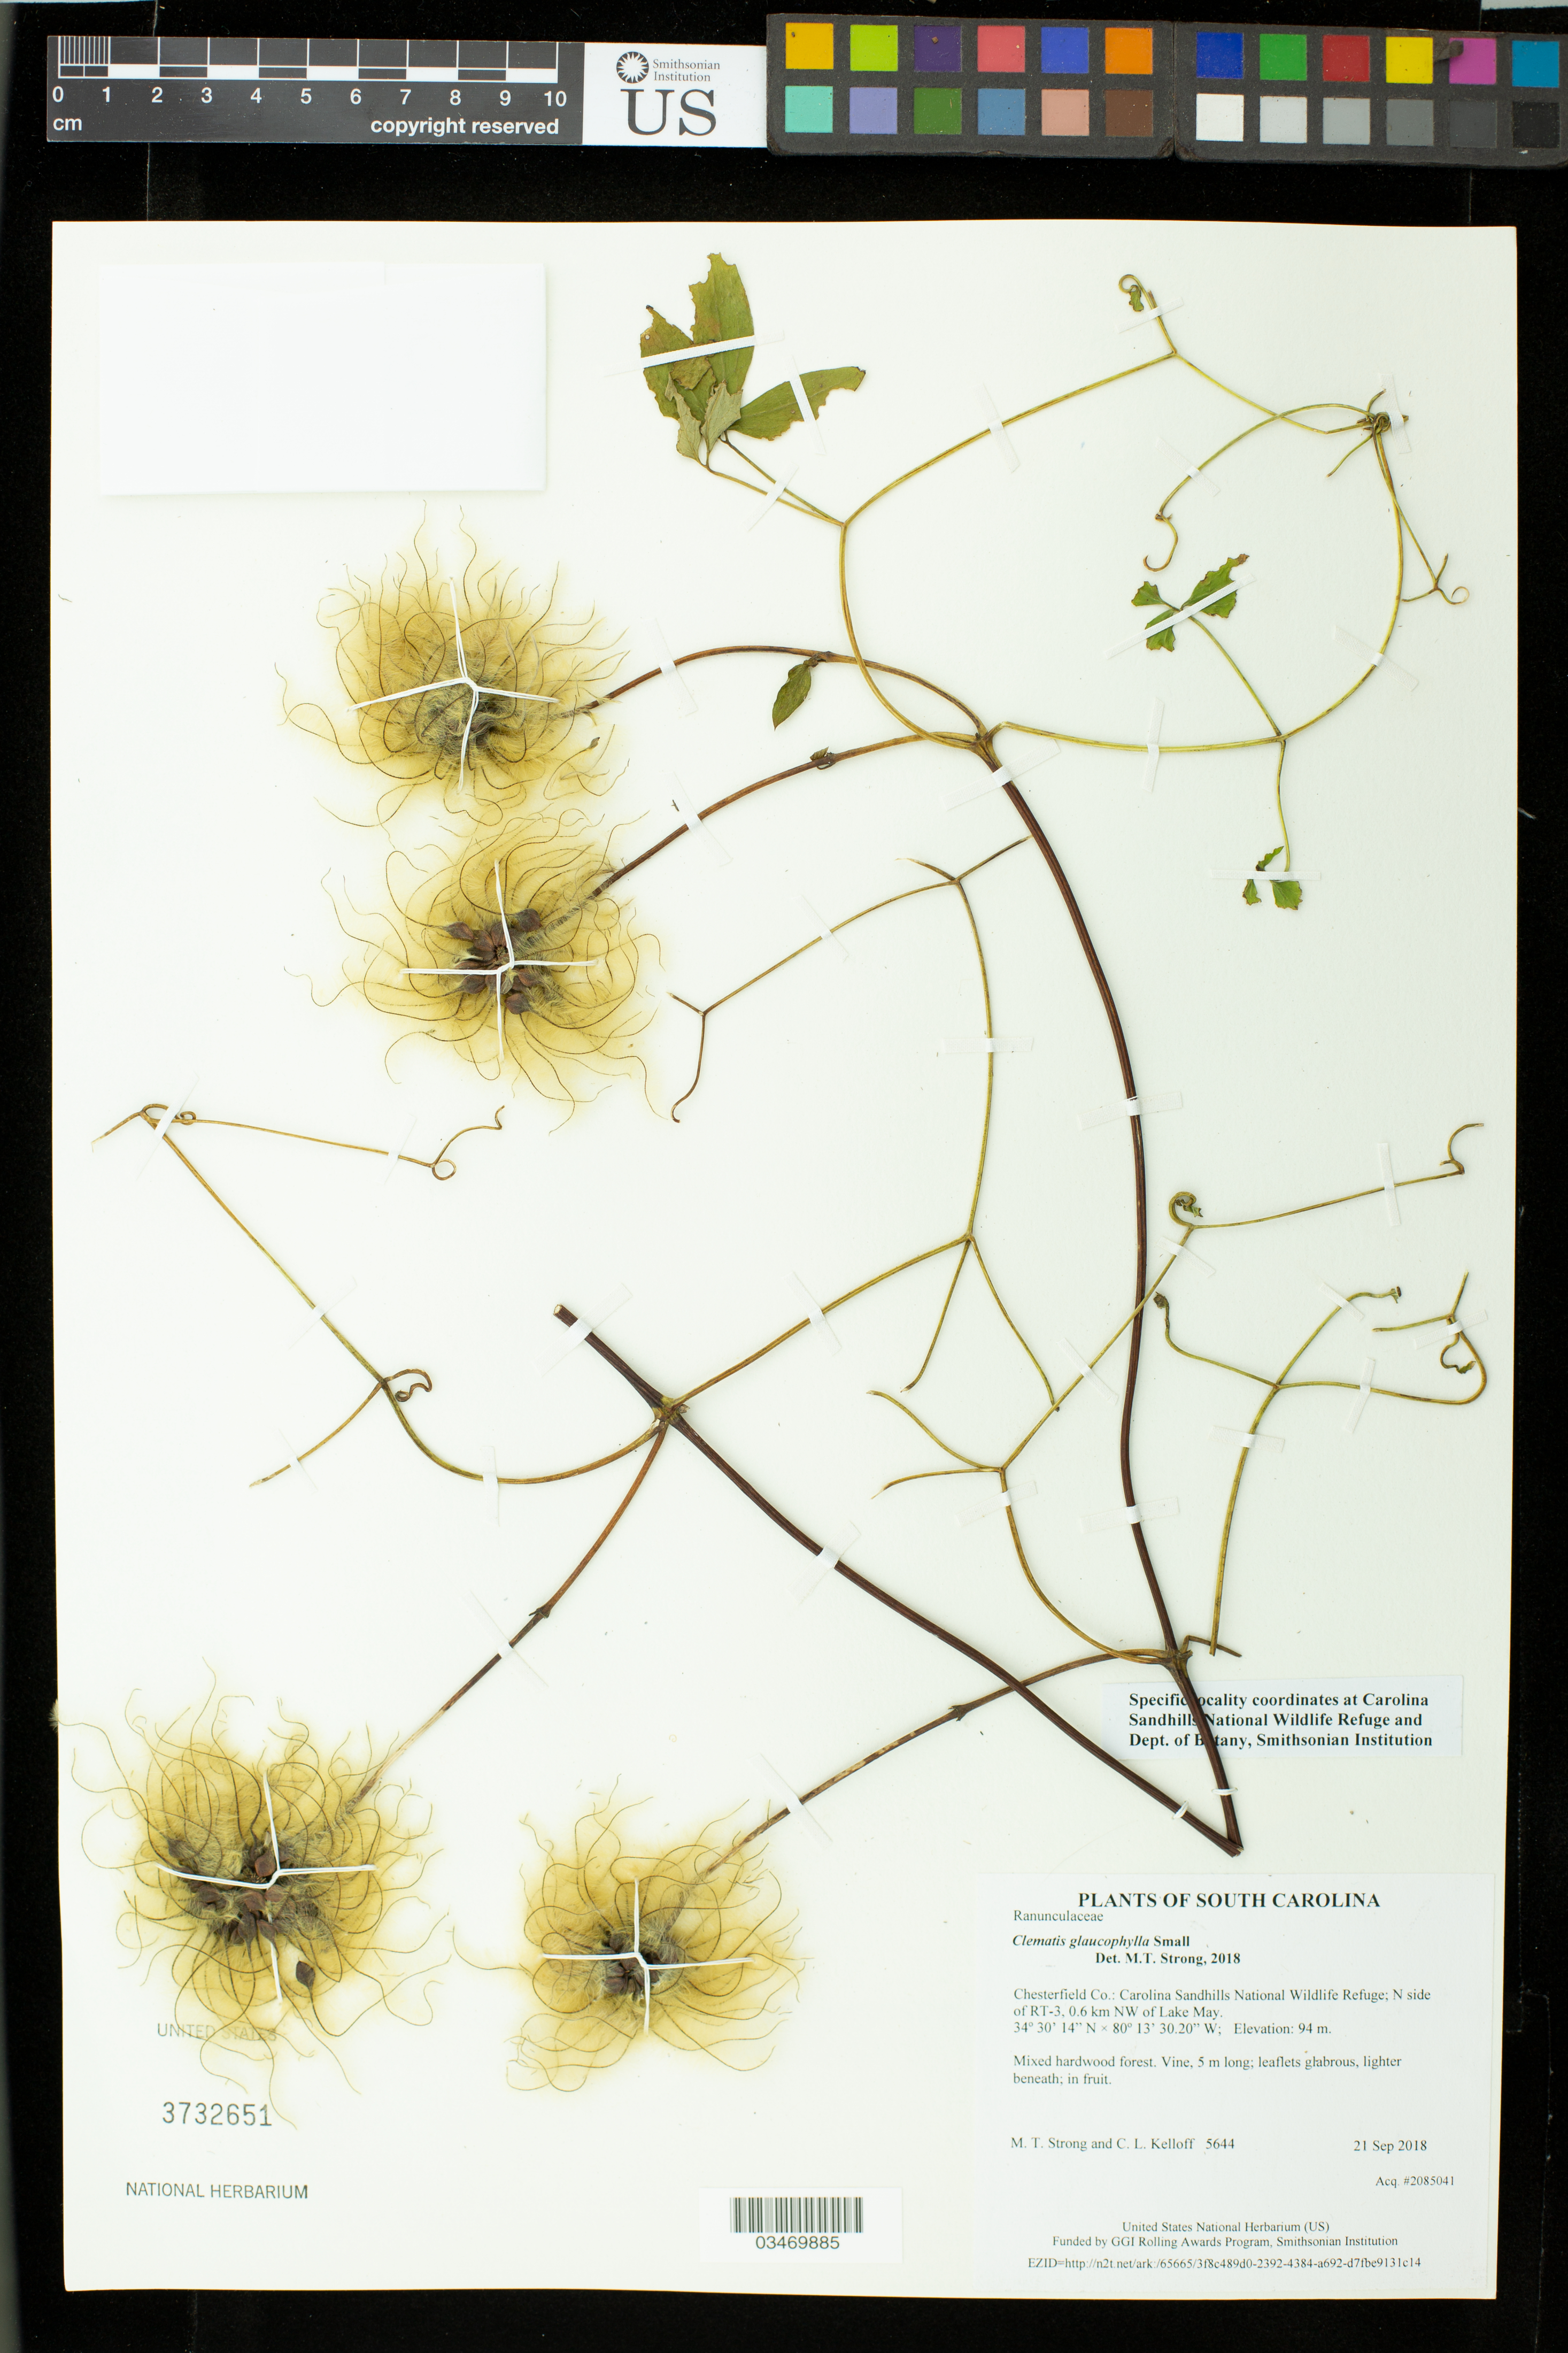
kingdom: Plantae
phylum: Tracheophyta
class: Magnoliopsida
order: Ranunculales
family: Ranunculaceae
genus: Clematis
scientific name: Clematis glaucophylla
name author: Small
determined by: Strong, M. T., (US), Smithsonian Institution - National Museum of Natural History (UNITED STATES)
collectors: M. T. Strong & C. L. Kelloff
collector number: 5644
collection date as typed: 21 Sep 2018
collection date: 2018-09-21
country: United States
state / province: South Carolina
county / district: Chesterfield Co.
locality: Carolina Sandhills National Wildlife Refuge; Mixed hardwood forest bordering N side of RT-3, 0.6 km NW of Lake May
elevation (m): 94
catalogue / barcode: US 3732651